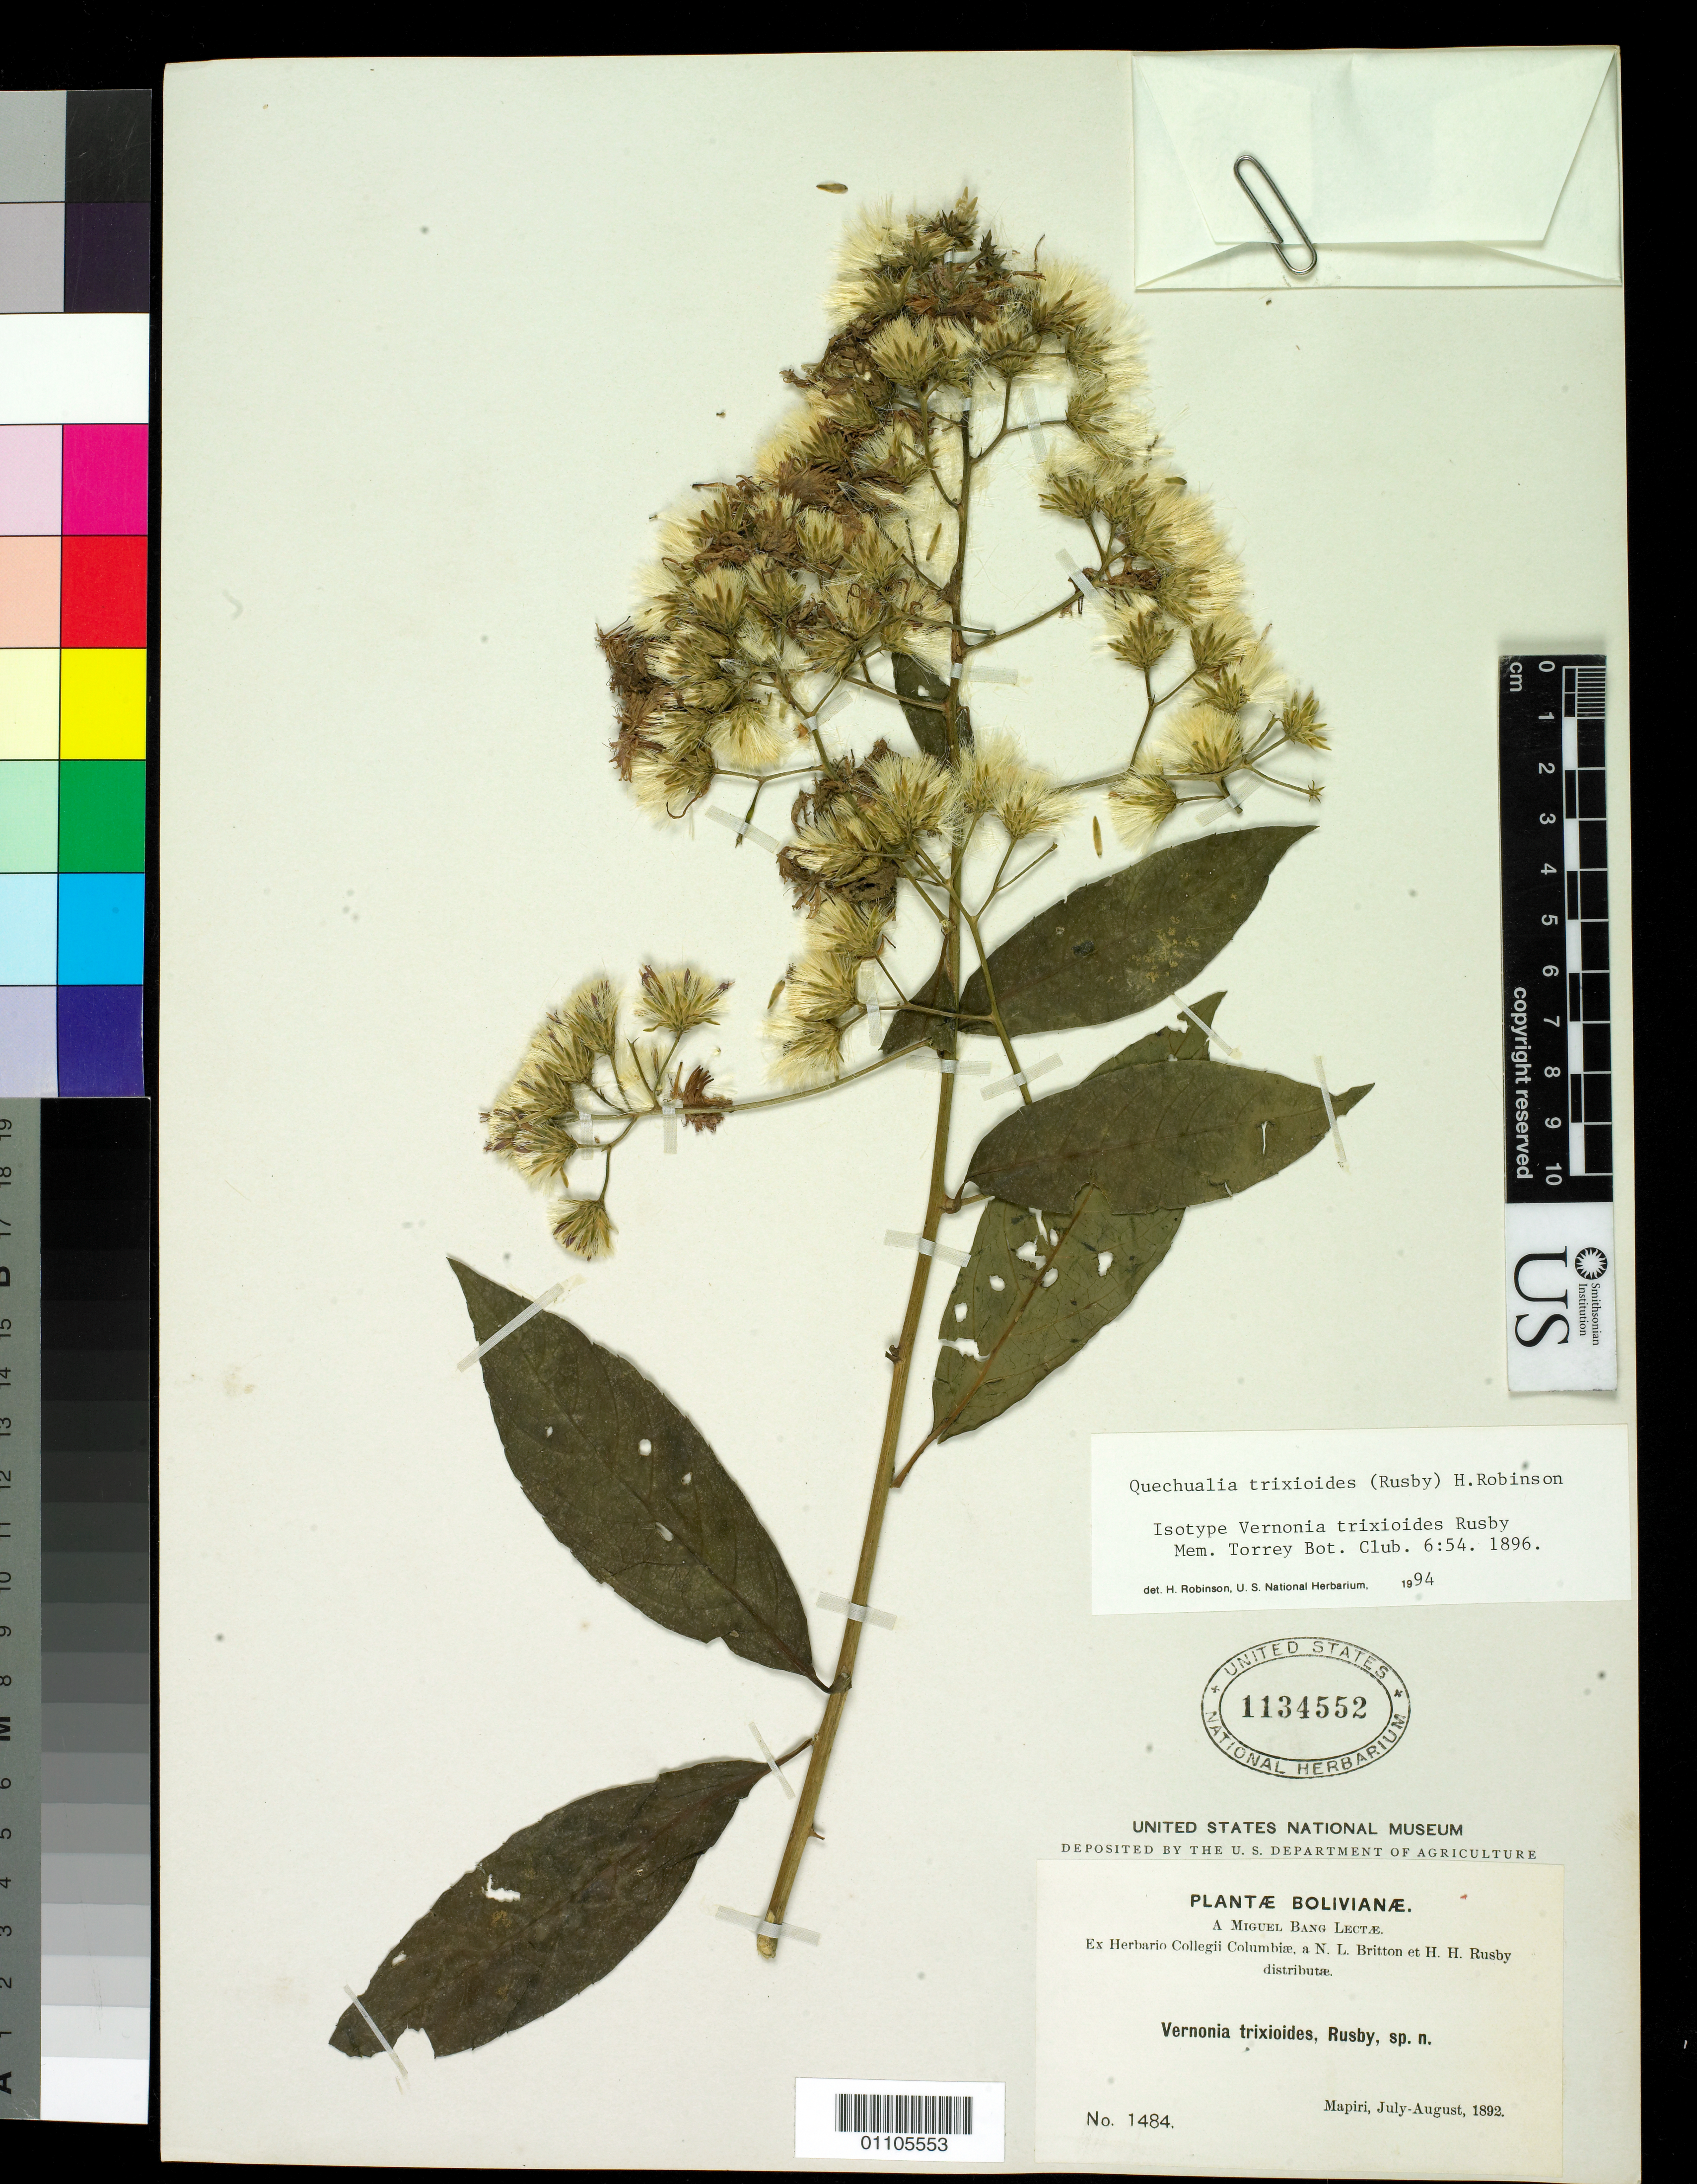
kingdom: Plantae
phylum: Tracheophyta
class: Magnoliopsida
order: Asterales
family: Asteraceae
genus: Vernonia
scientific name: Vernonia trixioides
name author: Rusby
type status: Isotype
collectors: M. Bang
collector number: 1484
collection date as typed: Jul 1892 to -- Aug 1892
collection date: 1892-07/1892-08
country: Bolivia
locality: Mapiri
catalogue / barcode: US 1134552